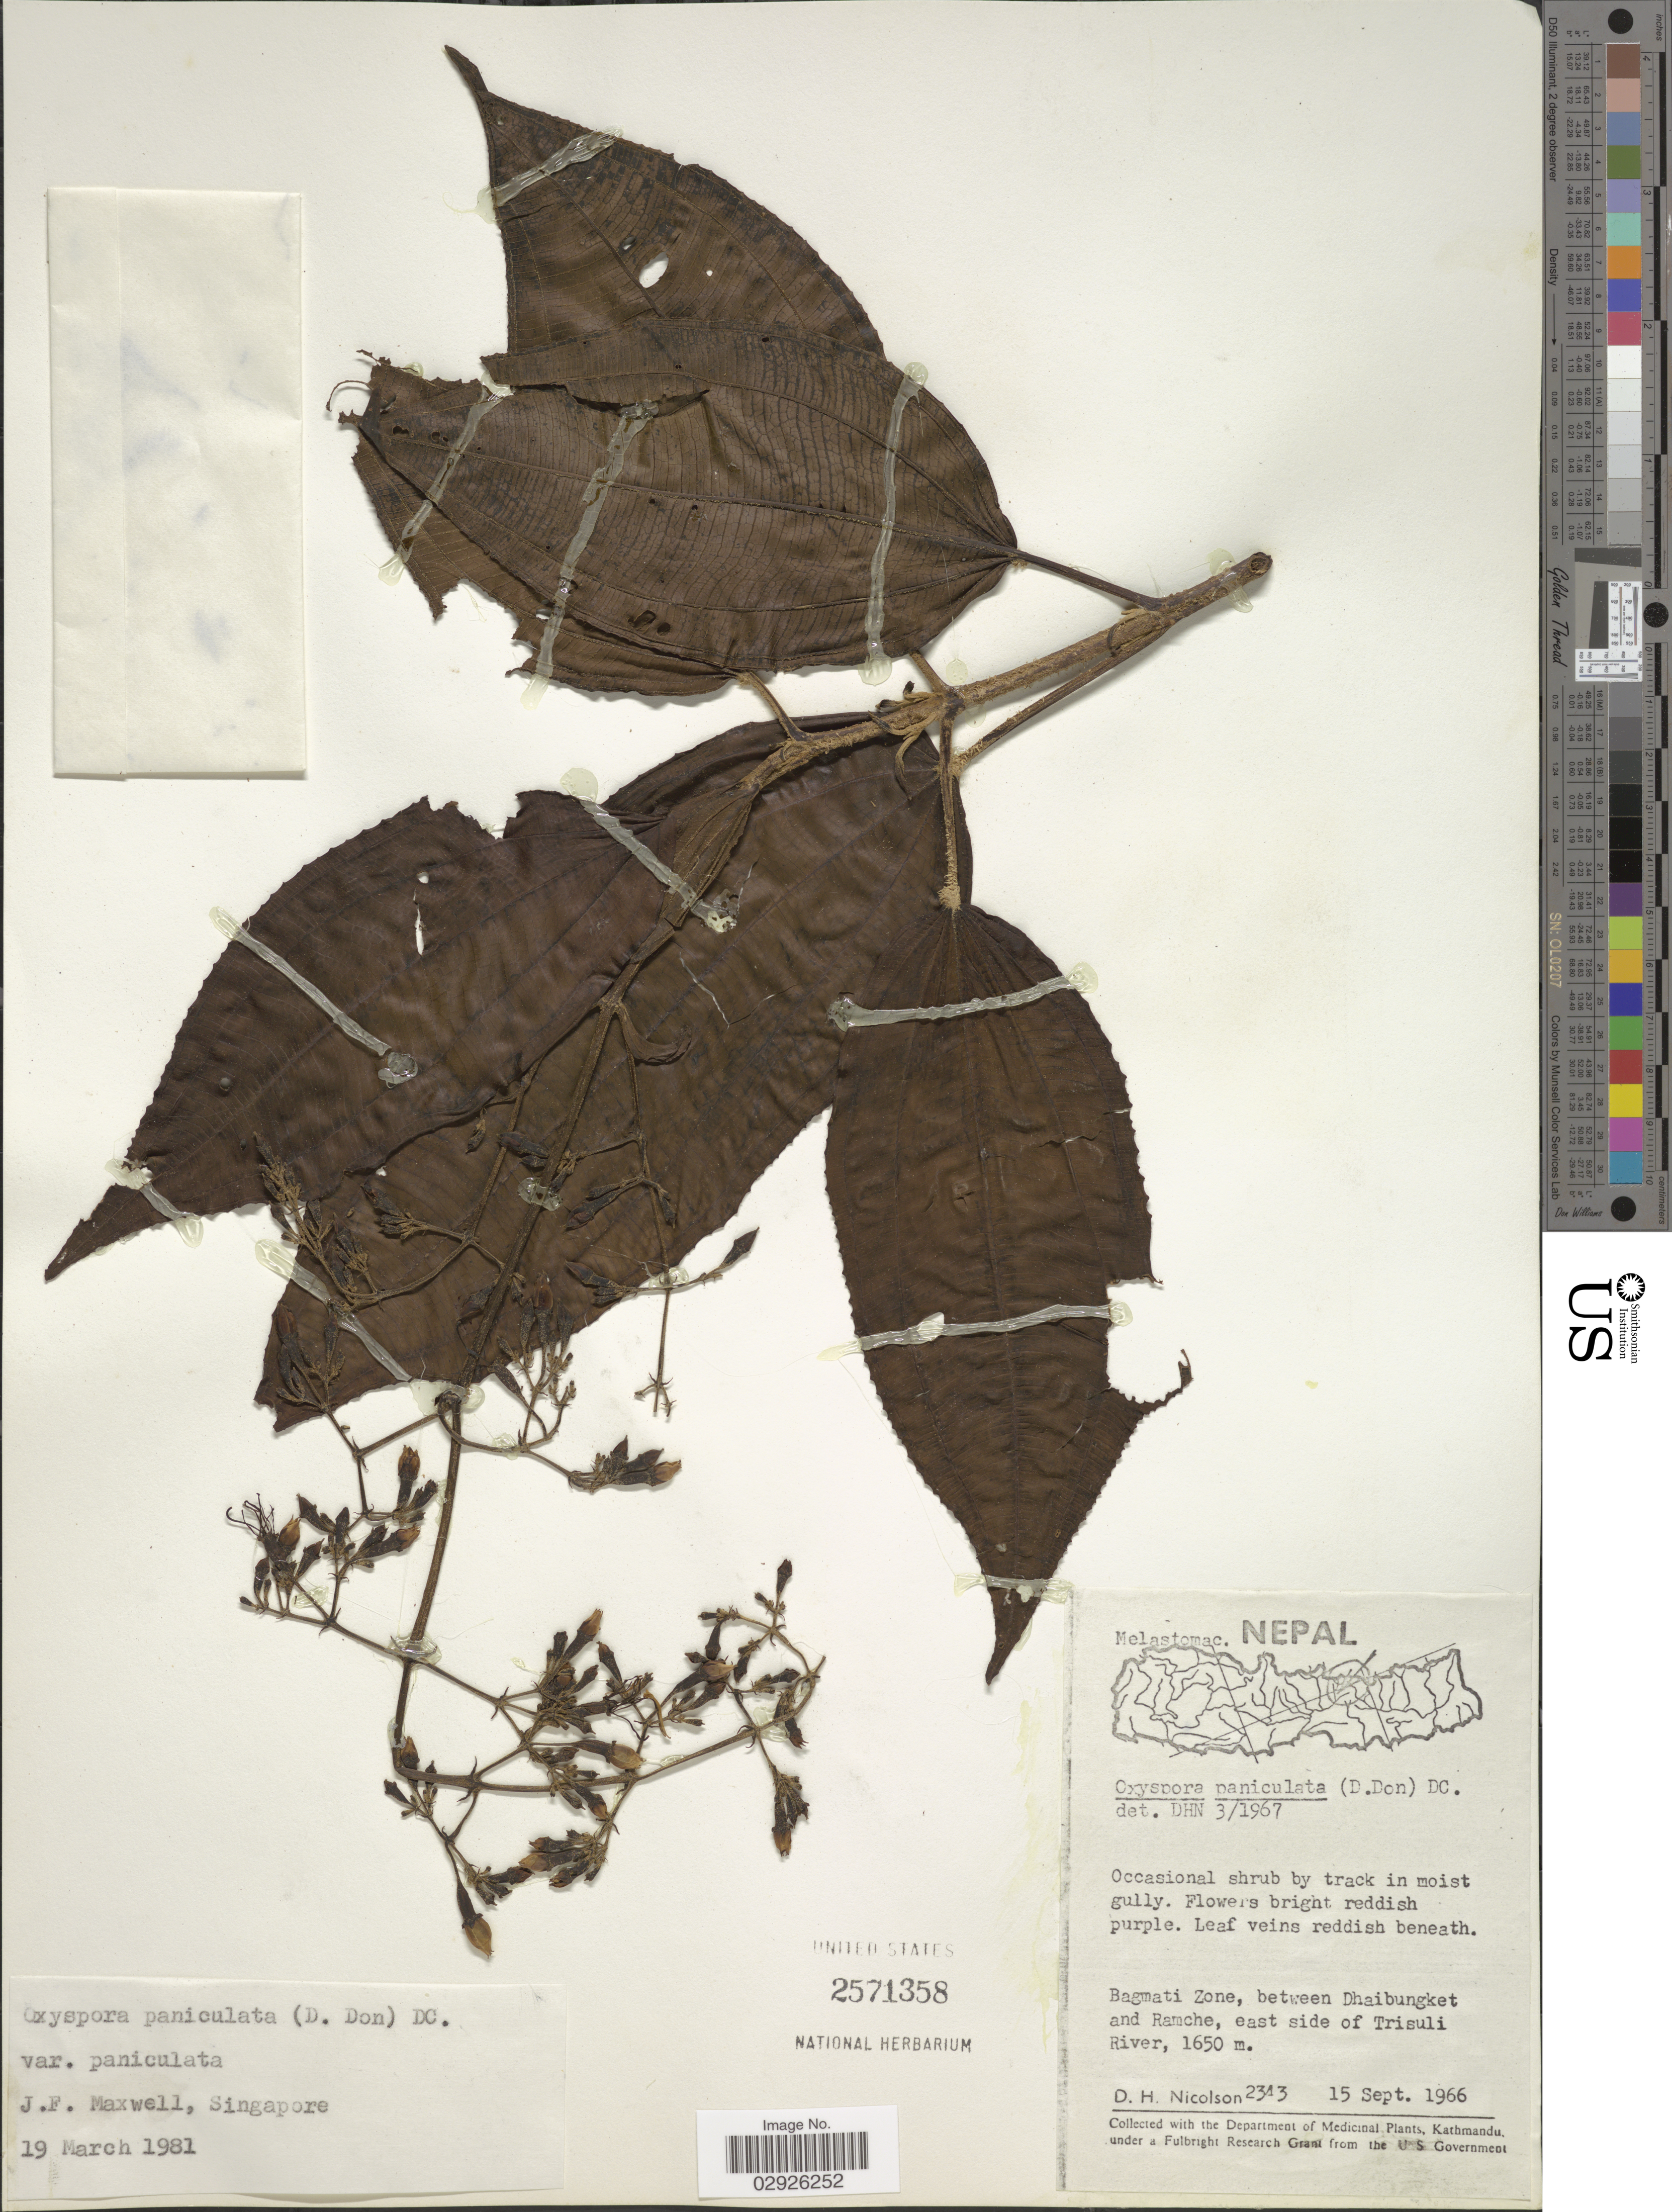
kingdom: Plantae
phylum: Tracheophyta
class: Magnoliopsida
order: Myrtales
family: Melastomataceae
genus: Oxyspora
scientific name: Oxyspora paniculata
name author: (D. Don) DC.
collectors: D. H. Nicolson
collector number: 2343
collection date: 1966-09-15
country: Nepal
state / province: Bagmati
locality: Bagmati Zone, between Dhaibungket and Ramche, east side of Trisuli River.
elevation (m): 1650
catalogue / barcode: US 2571358